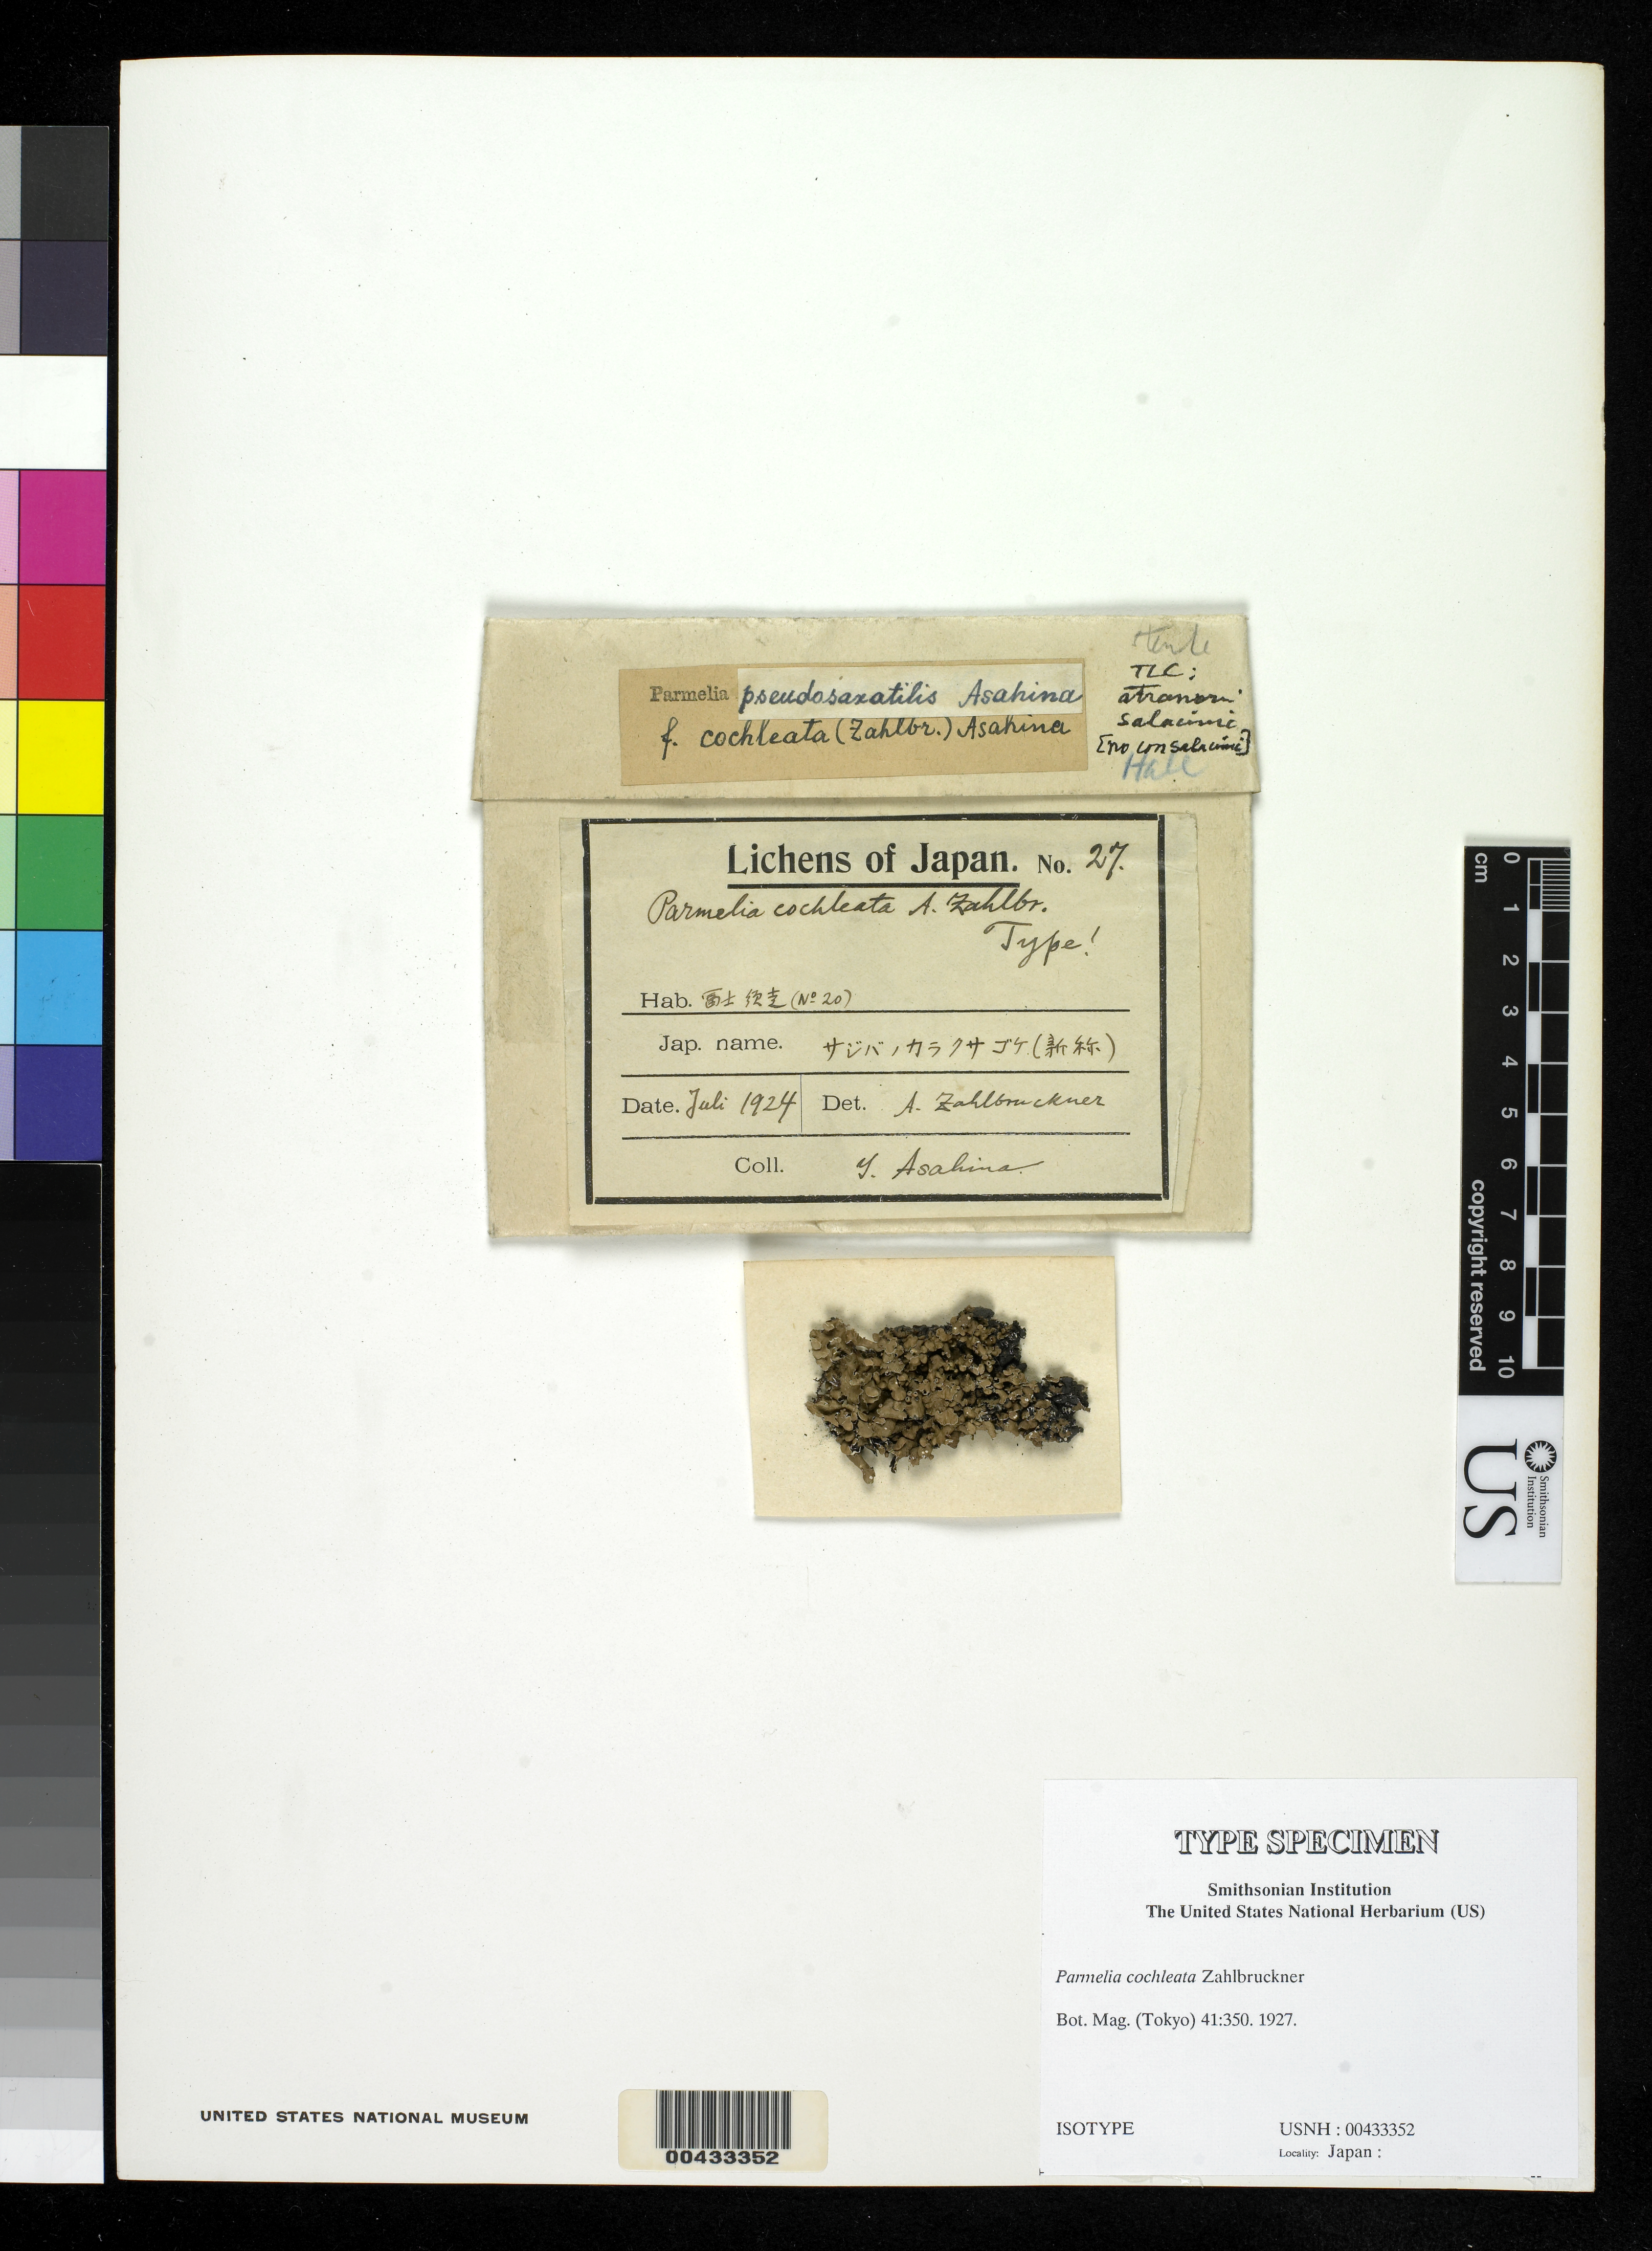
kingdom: Fungi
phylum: Ascomycota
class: Lecanoromycetes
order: Lecanorales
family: Parmeliaceae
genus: Parmelia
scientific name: Parmelia cochleata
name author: Zahlbr.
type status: Isotype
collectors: Y. Asahina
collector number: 27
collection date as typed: Jul 1927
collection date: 1927-07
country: Japan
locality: Mt. Fuji.